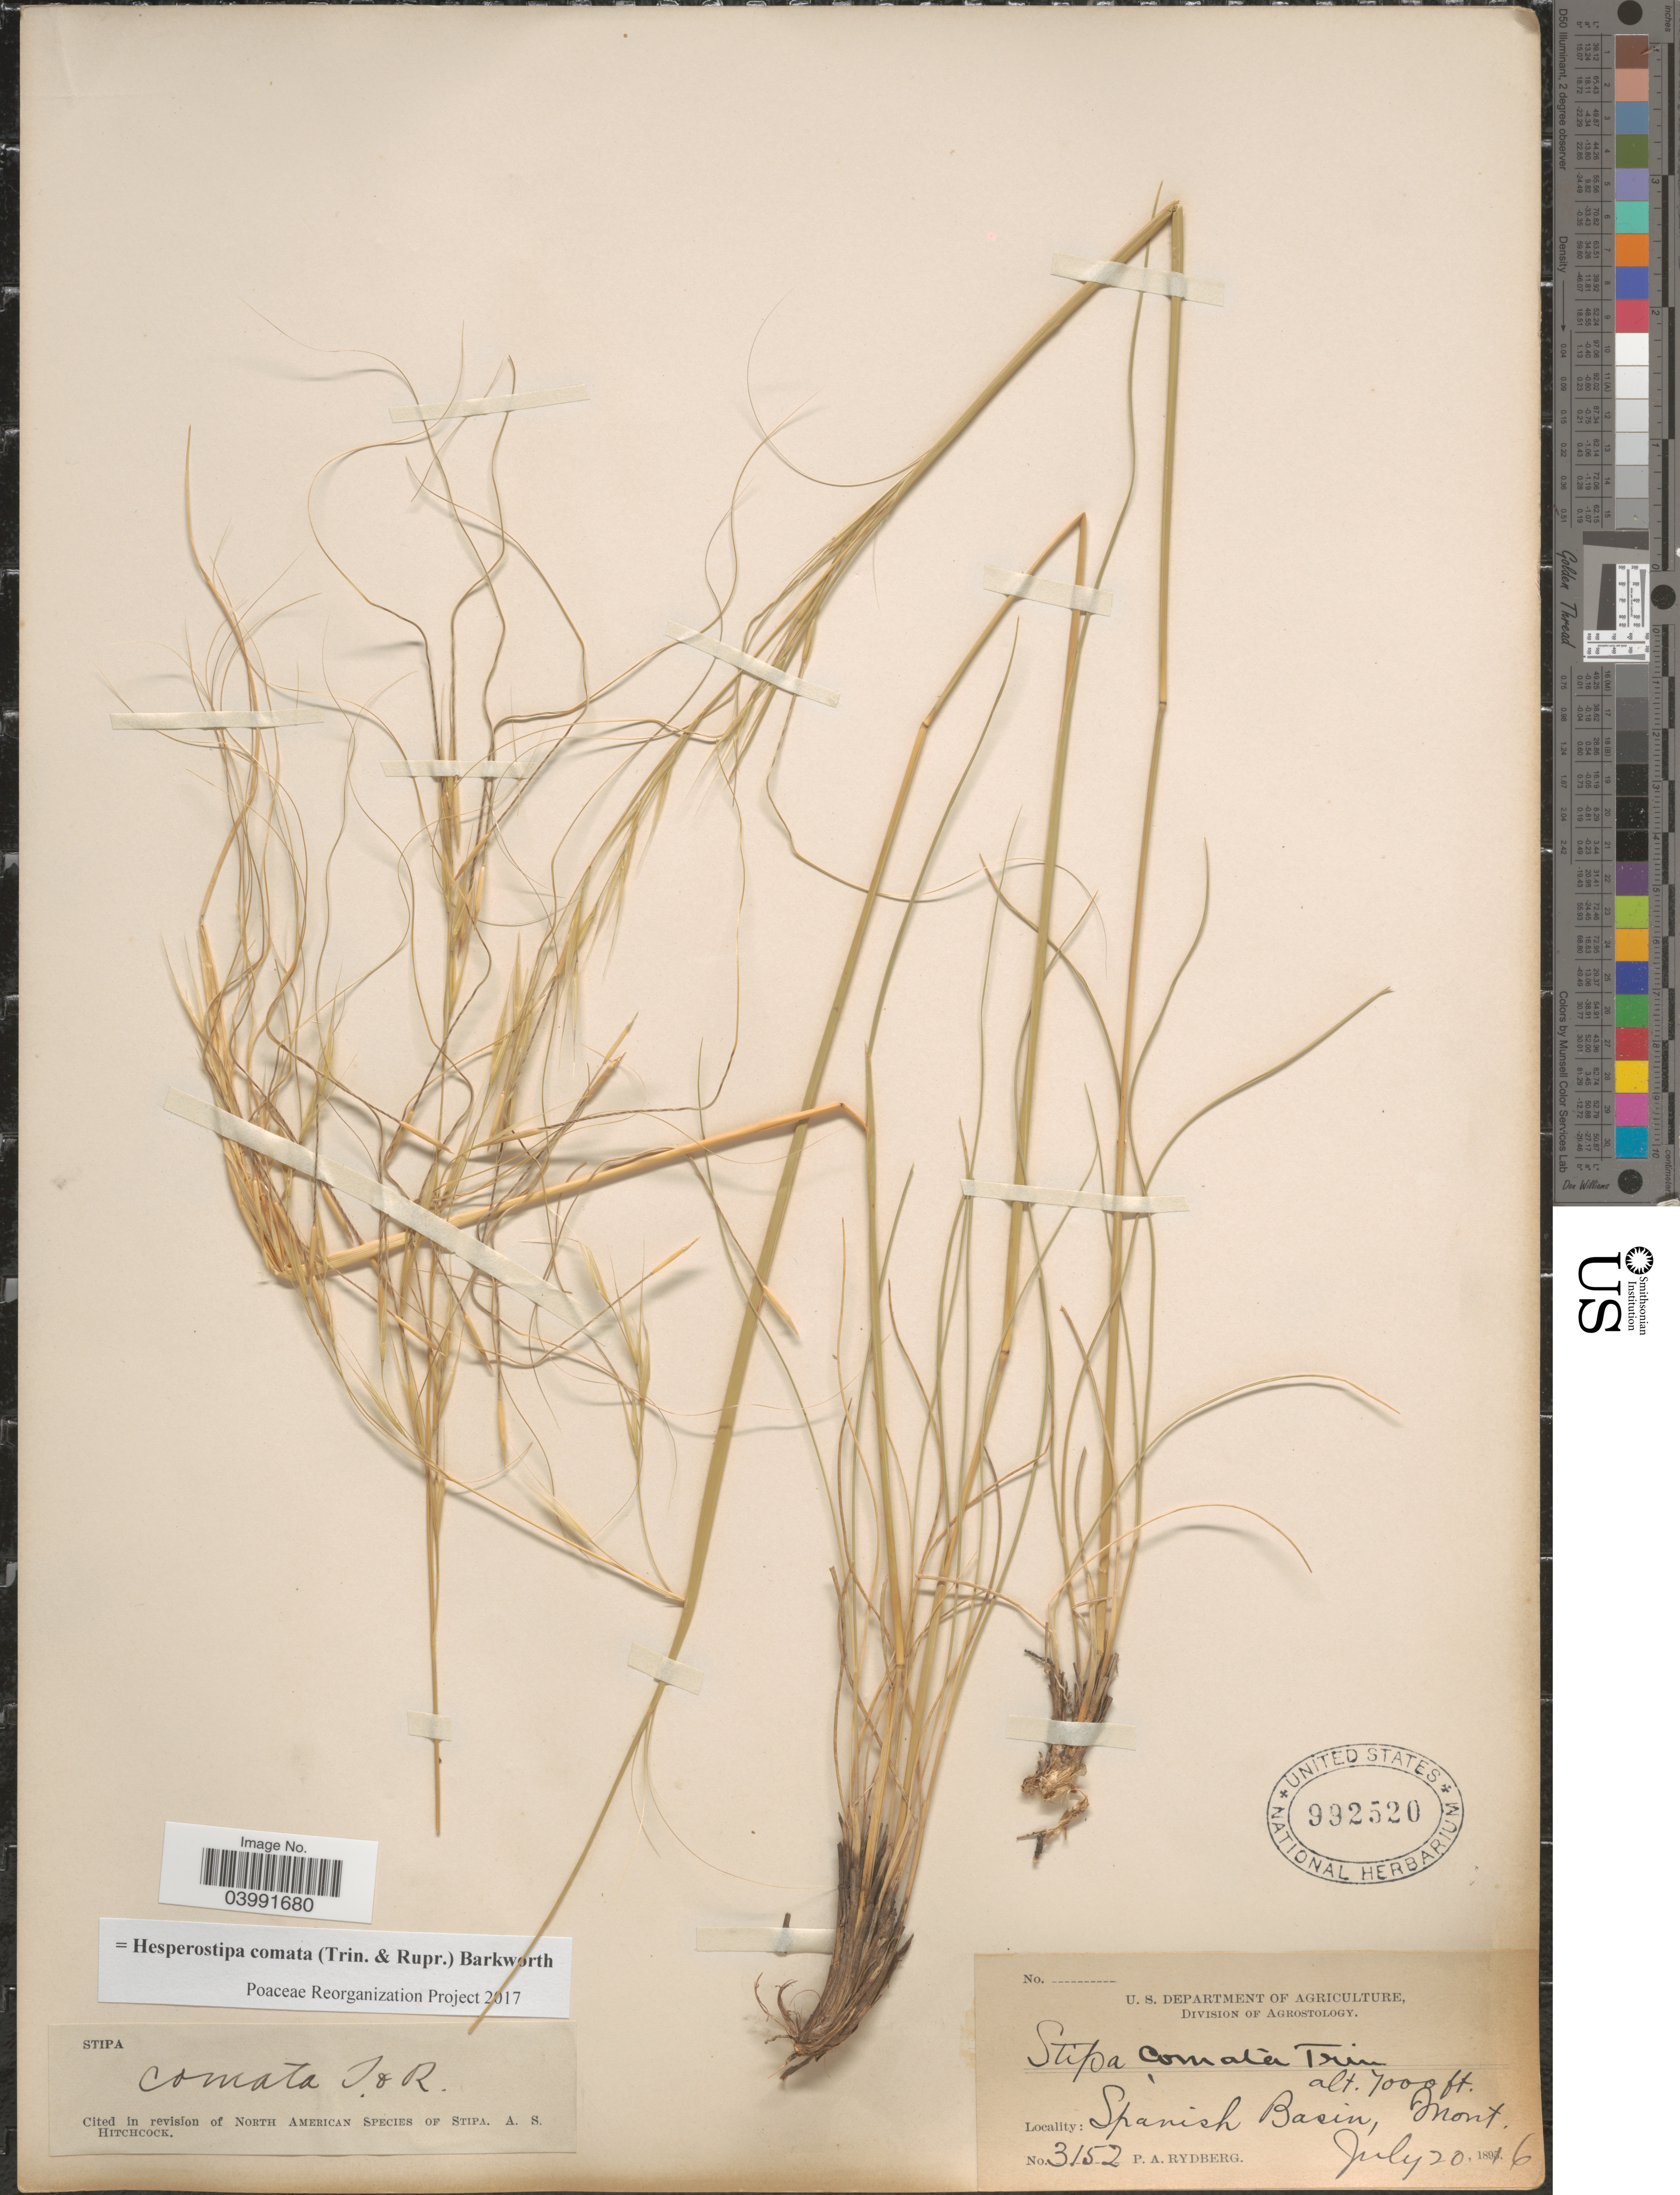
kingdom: Plantae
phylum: Tracheophyta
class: Liliopsida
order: Poales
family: Poaceae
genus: Hesperostipa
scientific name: Hesperostipa comata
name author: (Trin. & Rupr.) Barkworth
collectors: P. A. Rydberg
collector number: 3152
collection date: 1896-07-20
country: United States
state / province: Montana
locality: Spanish Basin.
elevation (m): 2134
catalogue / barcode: US 992520